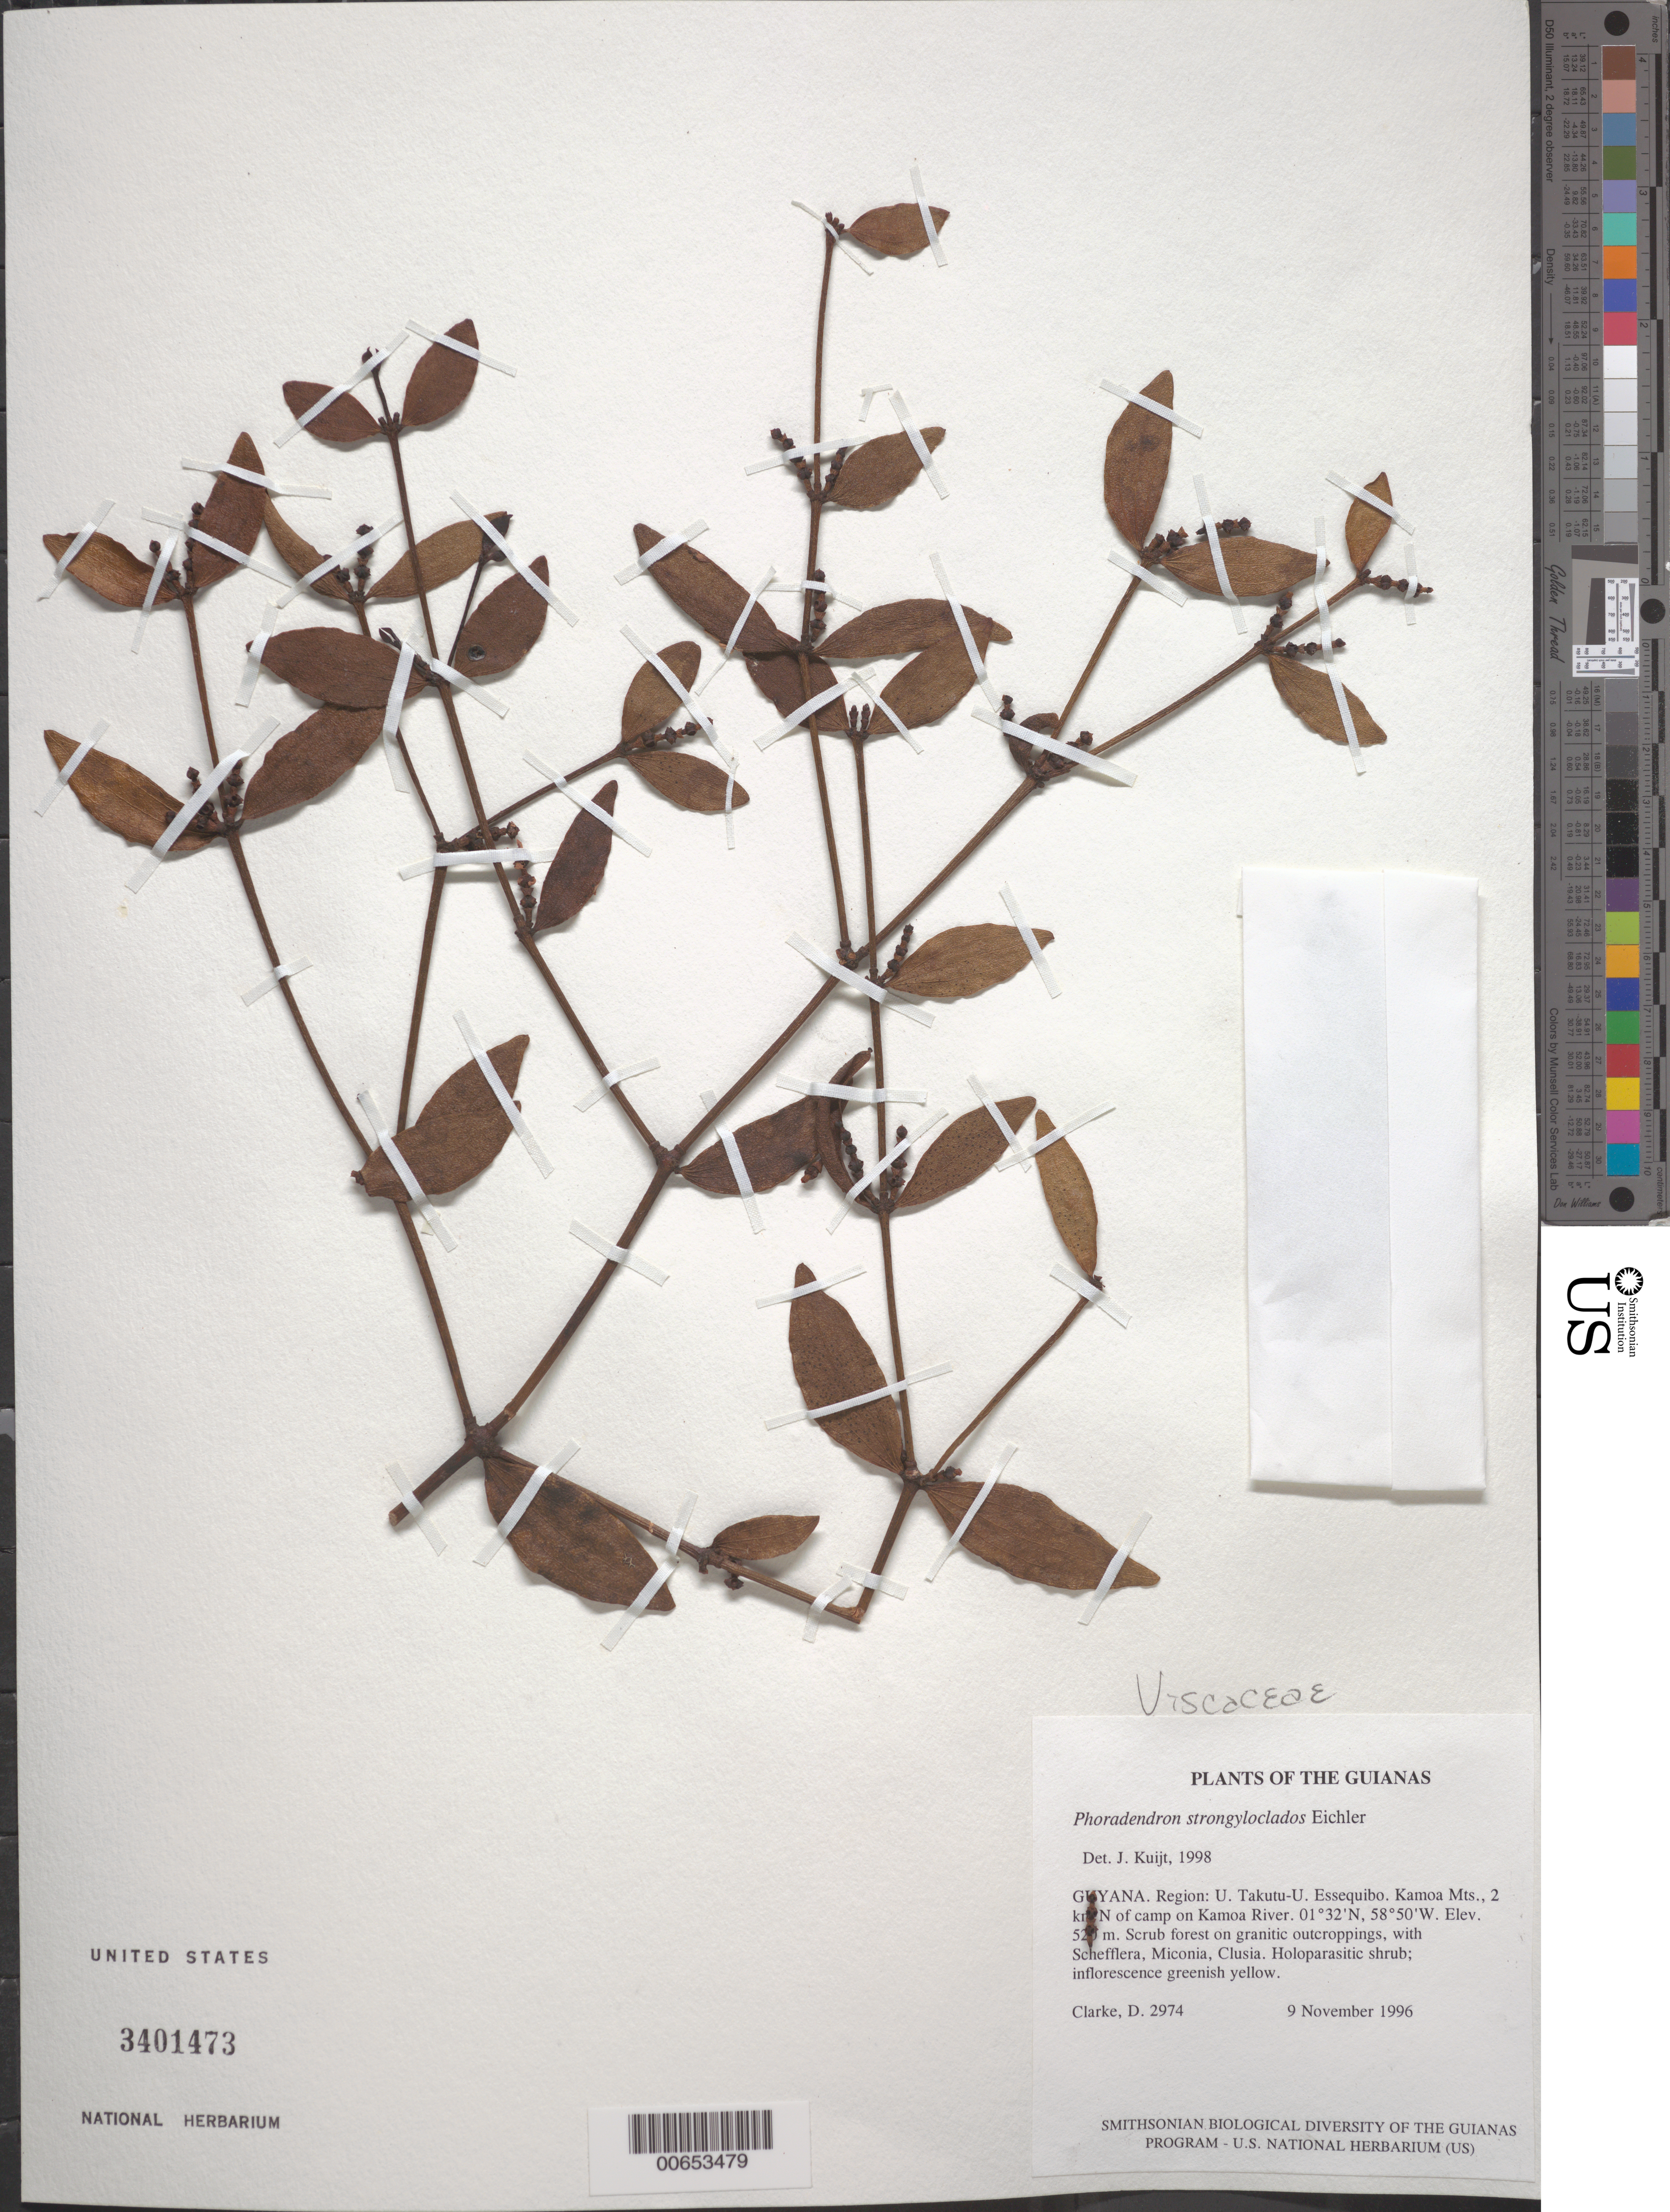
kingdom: Plantae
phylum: Tracheophyta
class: Magnoliopsida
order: Santalales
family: Viscaceae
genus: Phoradendron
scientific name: Phoradendron strongyloclados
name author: Eichler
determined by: Kuijt, Job, (CANADA)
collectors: H. D. Clarke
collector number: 2974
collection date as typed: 9 November 1996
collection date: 1996-11-09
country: Guyana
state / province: U. Takutu-U. Essequibo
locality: Kamoa Mts., 2 km N of camp on Kamoa River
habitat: Scrub forest on granitic outcroppings, with Schefflera, Miconia, Clusia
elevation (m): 520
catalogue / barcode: US 3401473